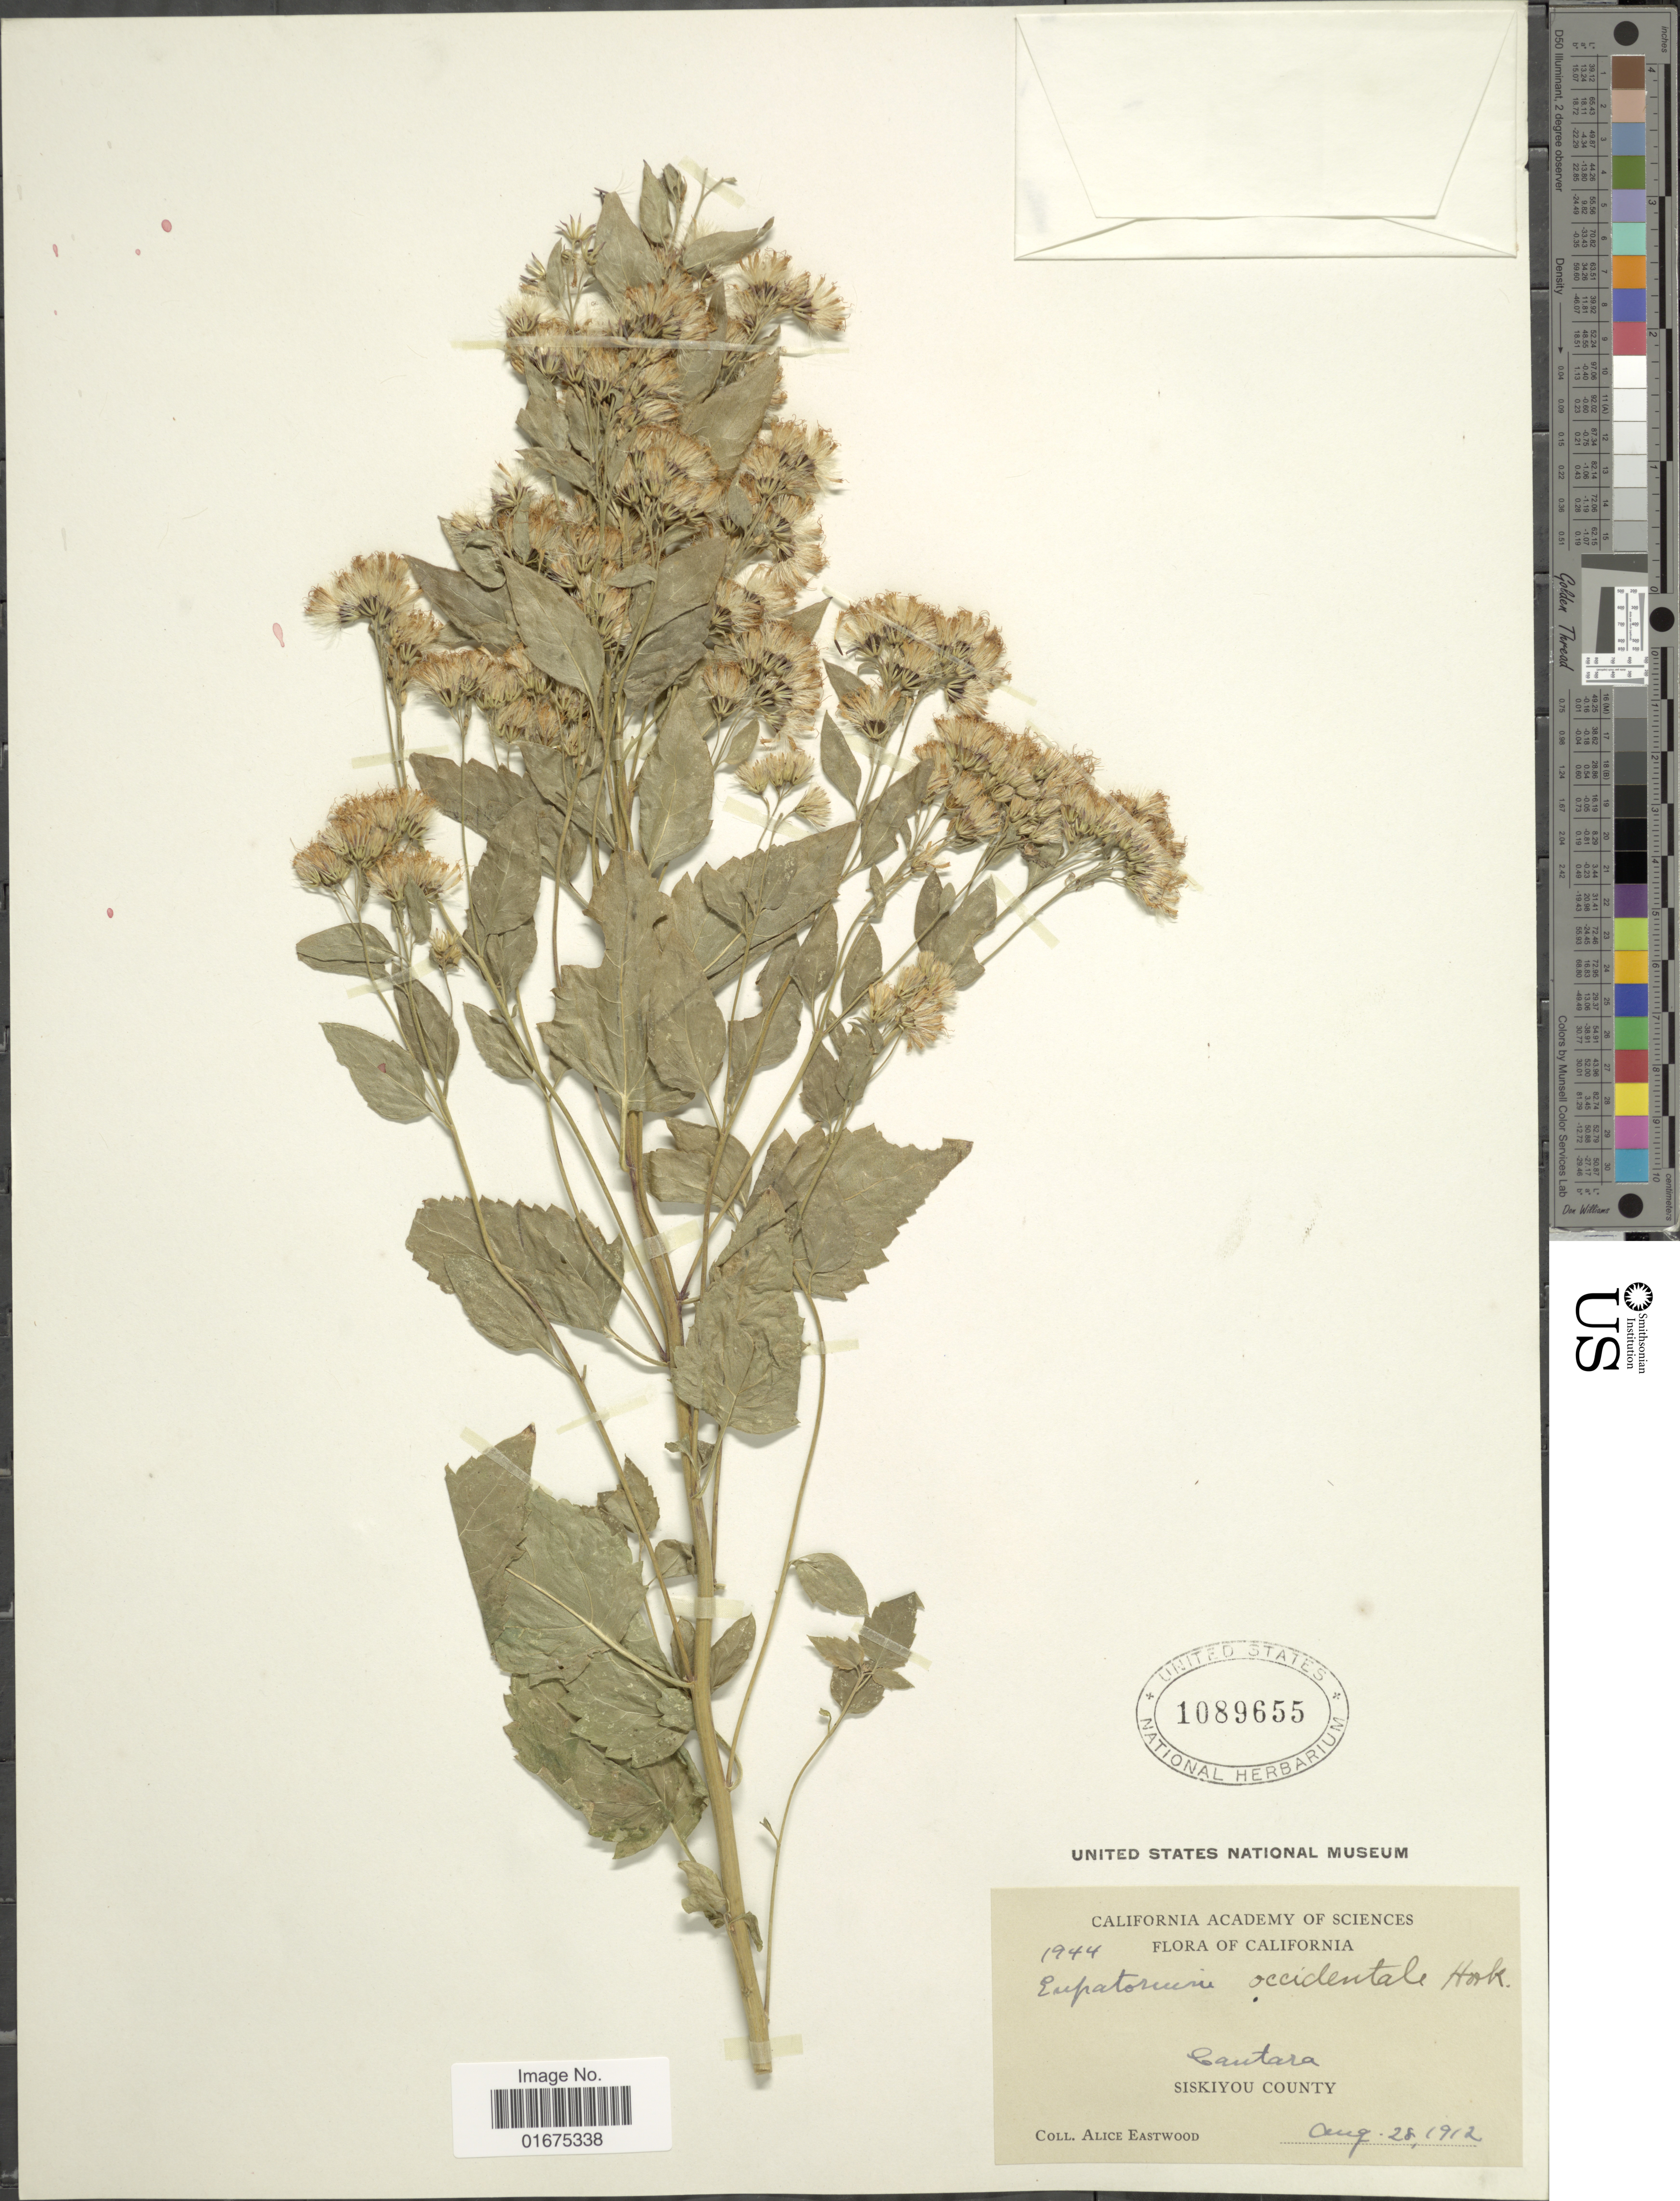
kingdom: Plantae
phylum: Tracheophyta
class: Magnoliopsida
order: Asterales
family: Asteraceae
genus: Ageratina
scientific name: Ageratina occidentalis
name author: (Hook.) R.M. King & H. Rob.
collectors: A. Eastwood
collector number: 1944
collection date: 1912-08-28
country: United States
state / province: California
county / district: Siskiyou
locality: Cautara, Siskiyou County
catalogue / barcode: US 1089655